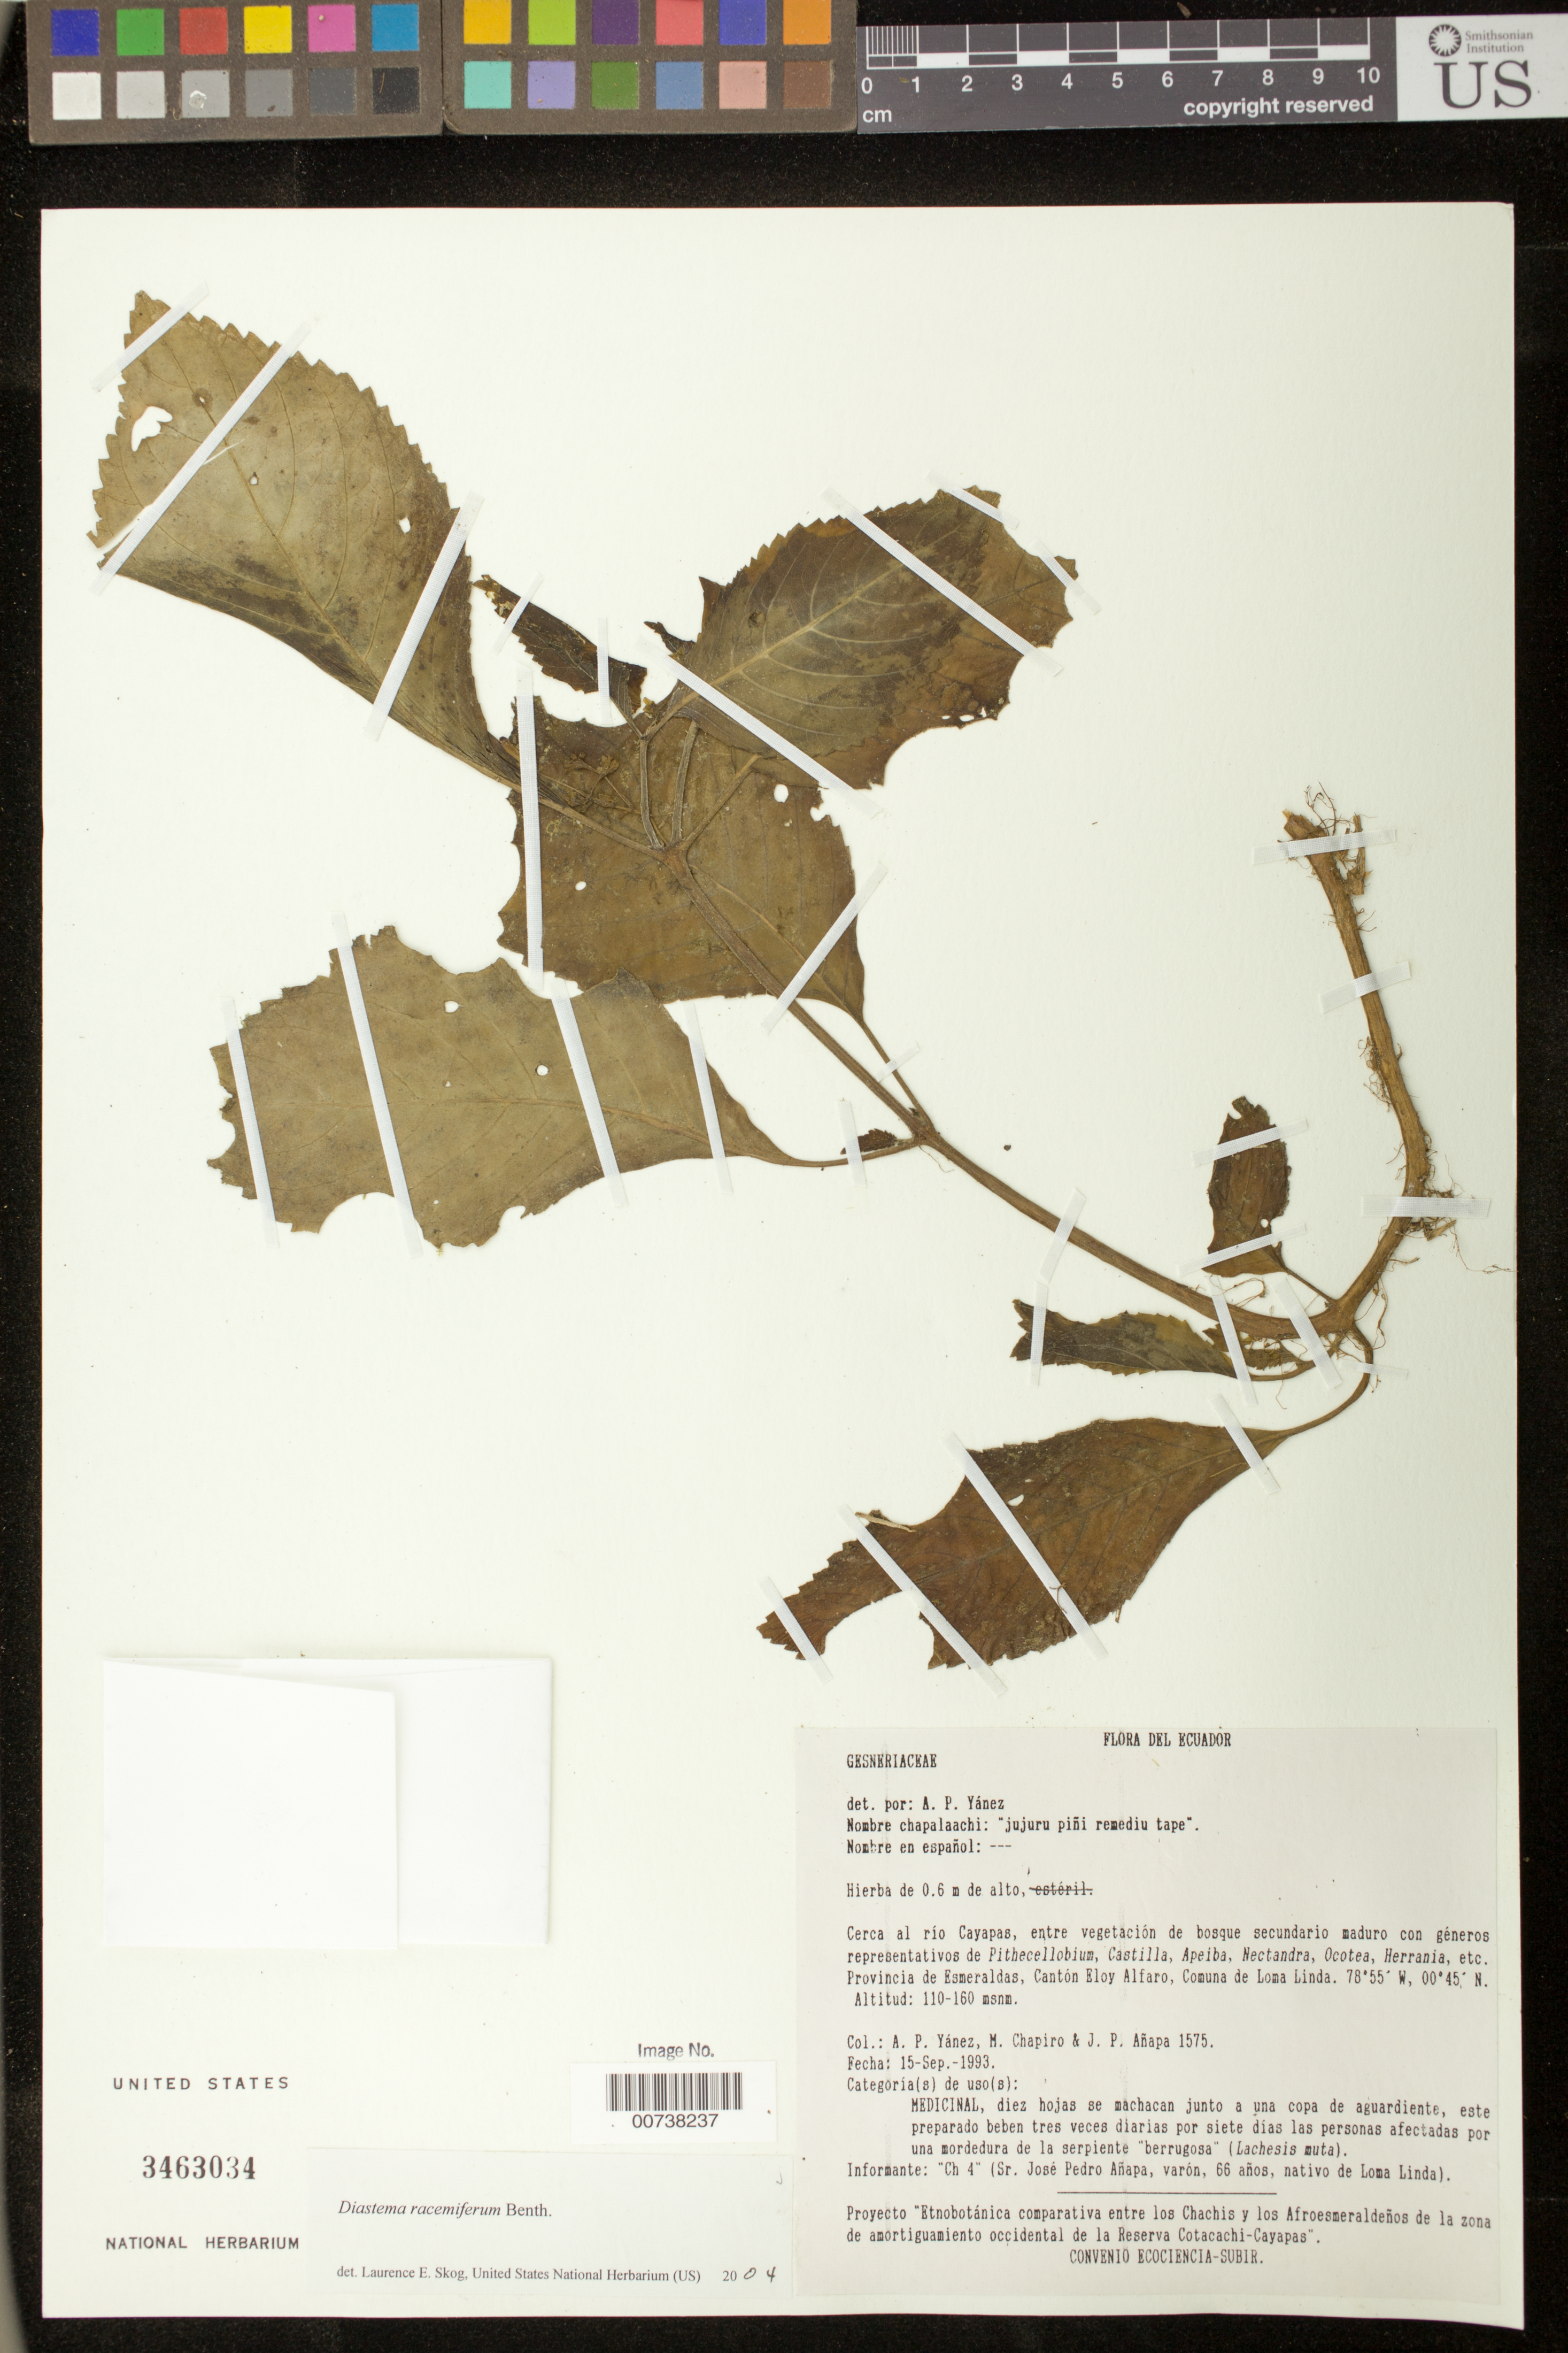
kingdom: Plantae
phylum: Tracheophyta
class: Magnoliopsida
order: Lamiales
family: Gesneriaceae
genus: Diastema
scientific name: Diastema racemiferum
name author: Benth.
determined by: Skog, Laurence E.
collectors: A. Yánez, M. Chapiro & J. Añapa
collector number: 1575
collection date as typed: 15 Sep 1993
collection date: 1993-09-15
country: Ecuador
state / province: Esmeraldas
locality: Cerca al río Cayapas, Provincia de Esmeraldas, Cantón Eloy Alfaro, Comuna de Loma Linda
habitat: Entre vegetación de bosque secundario maduro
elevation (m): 110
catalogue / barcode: US 3463034